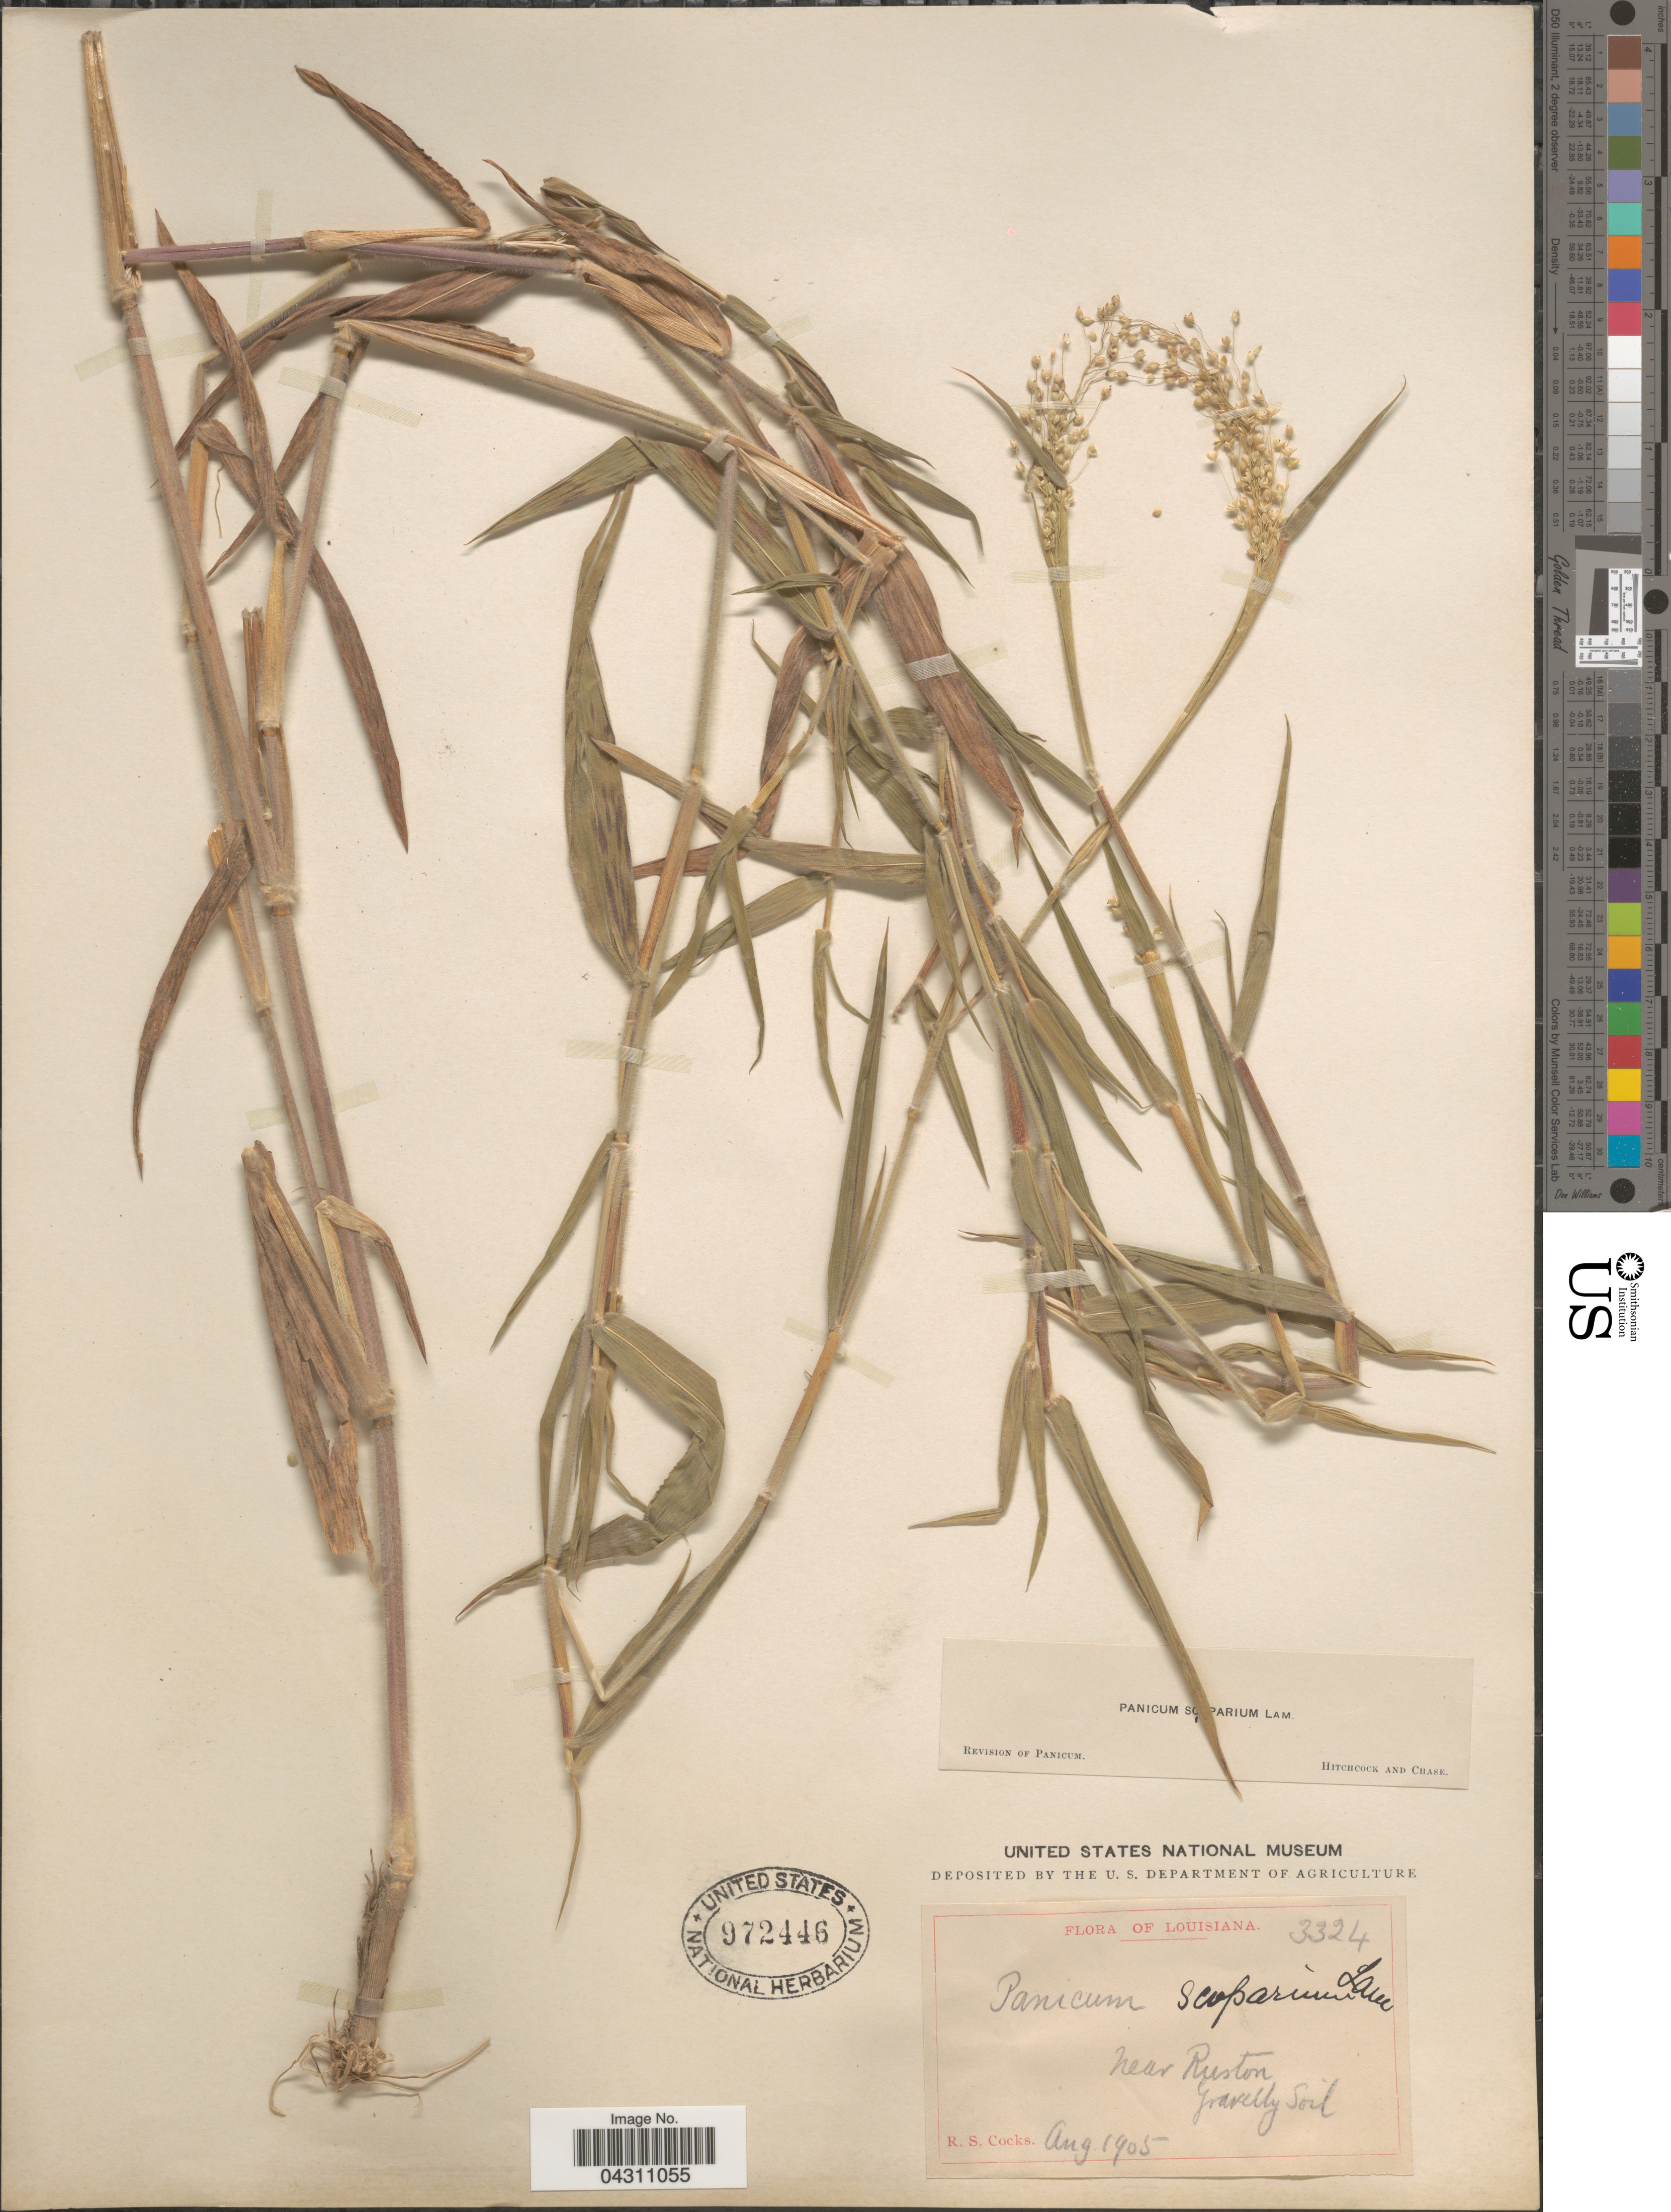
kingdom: Plantae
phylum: Tracheophyta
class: Liliopsida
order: Poales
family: Poaceae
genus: Dichanthelium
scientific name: Dichanthelium scoparium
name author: (Lam.) Gould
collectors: R. Cocks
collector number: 3324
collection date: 1905-08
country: United States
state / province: Louisiana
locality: Near Ruston.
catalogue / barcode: US 972446